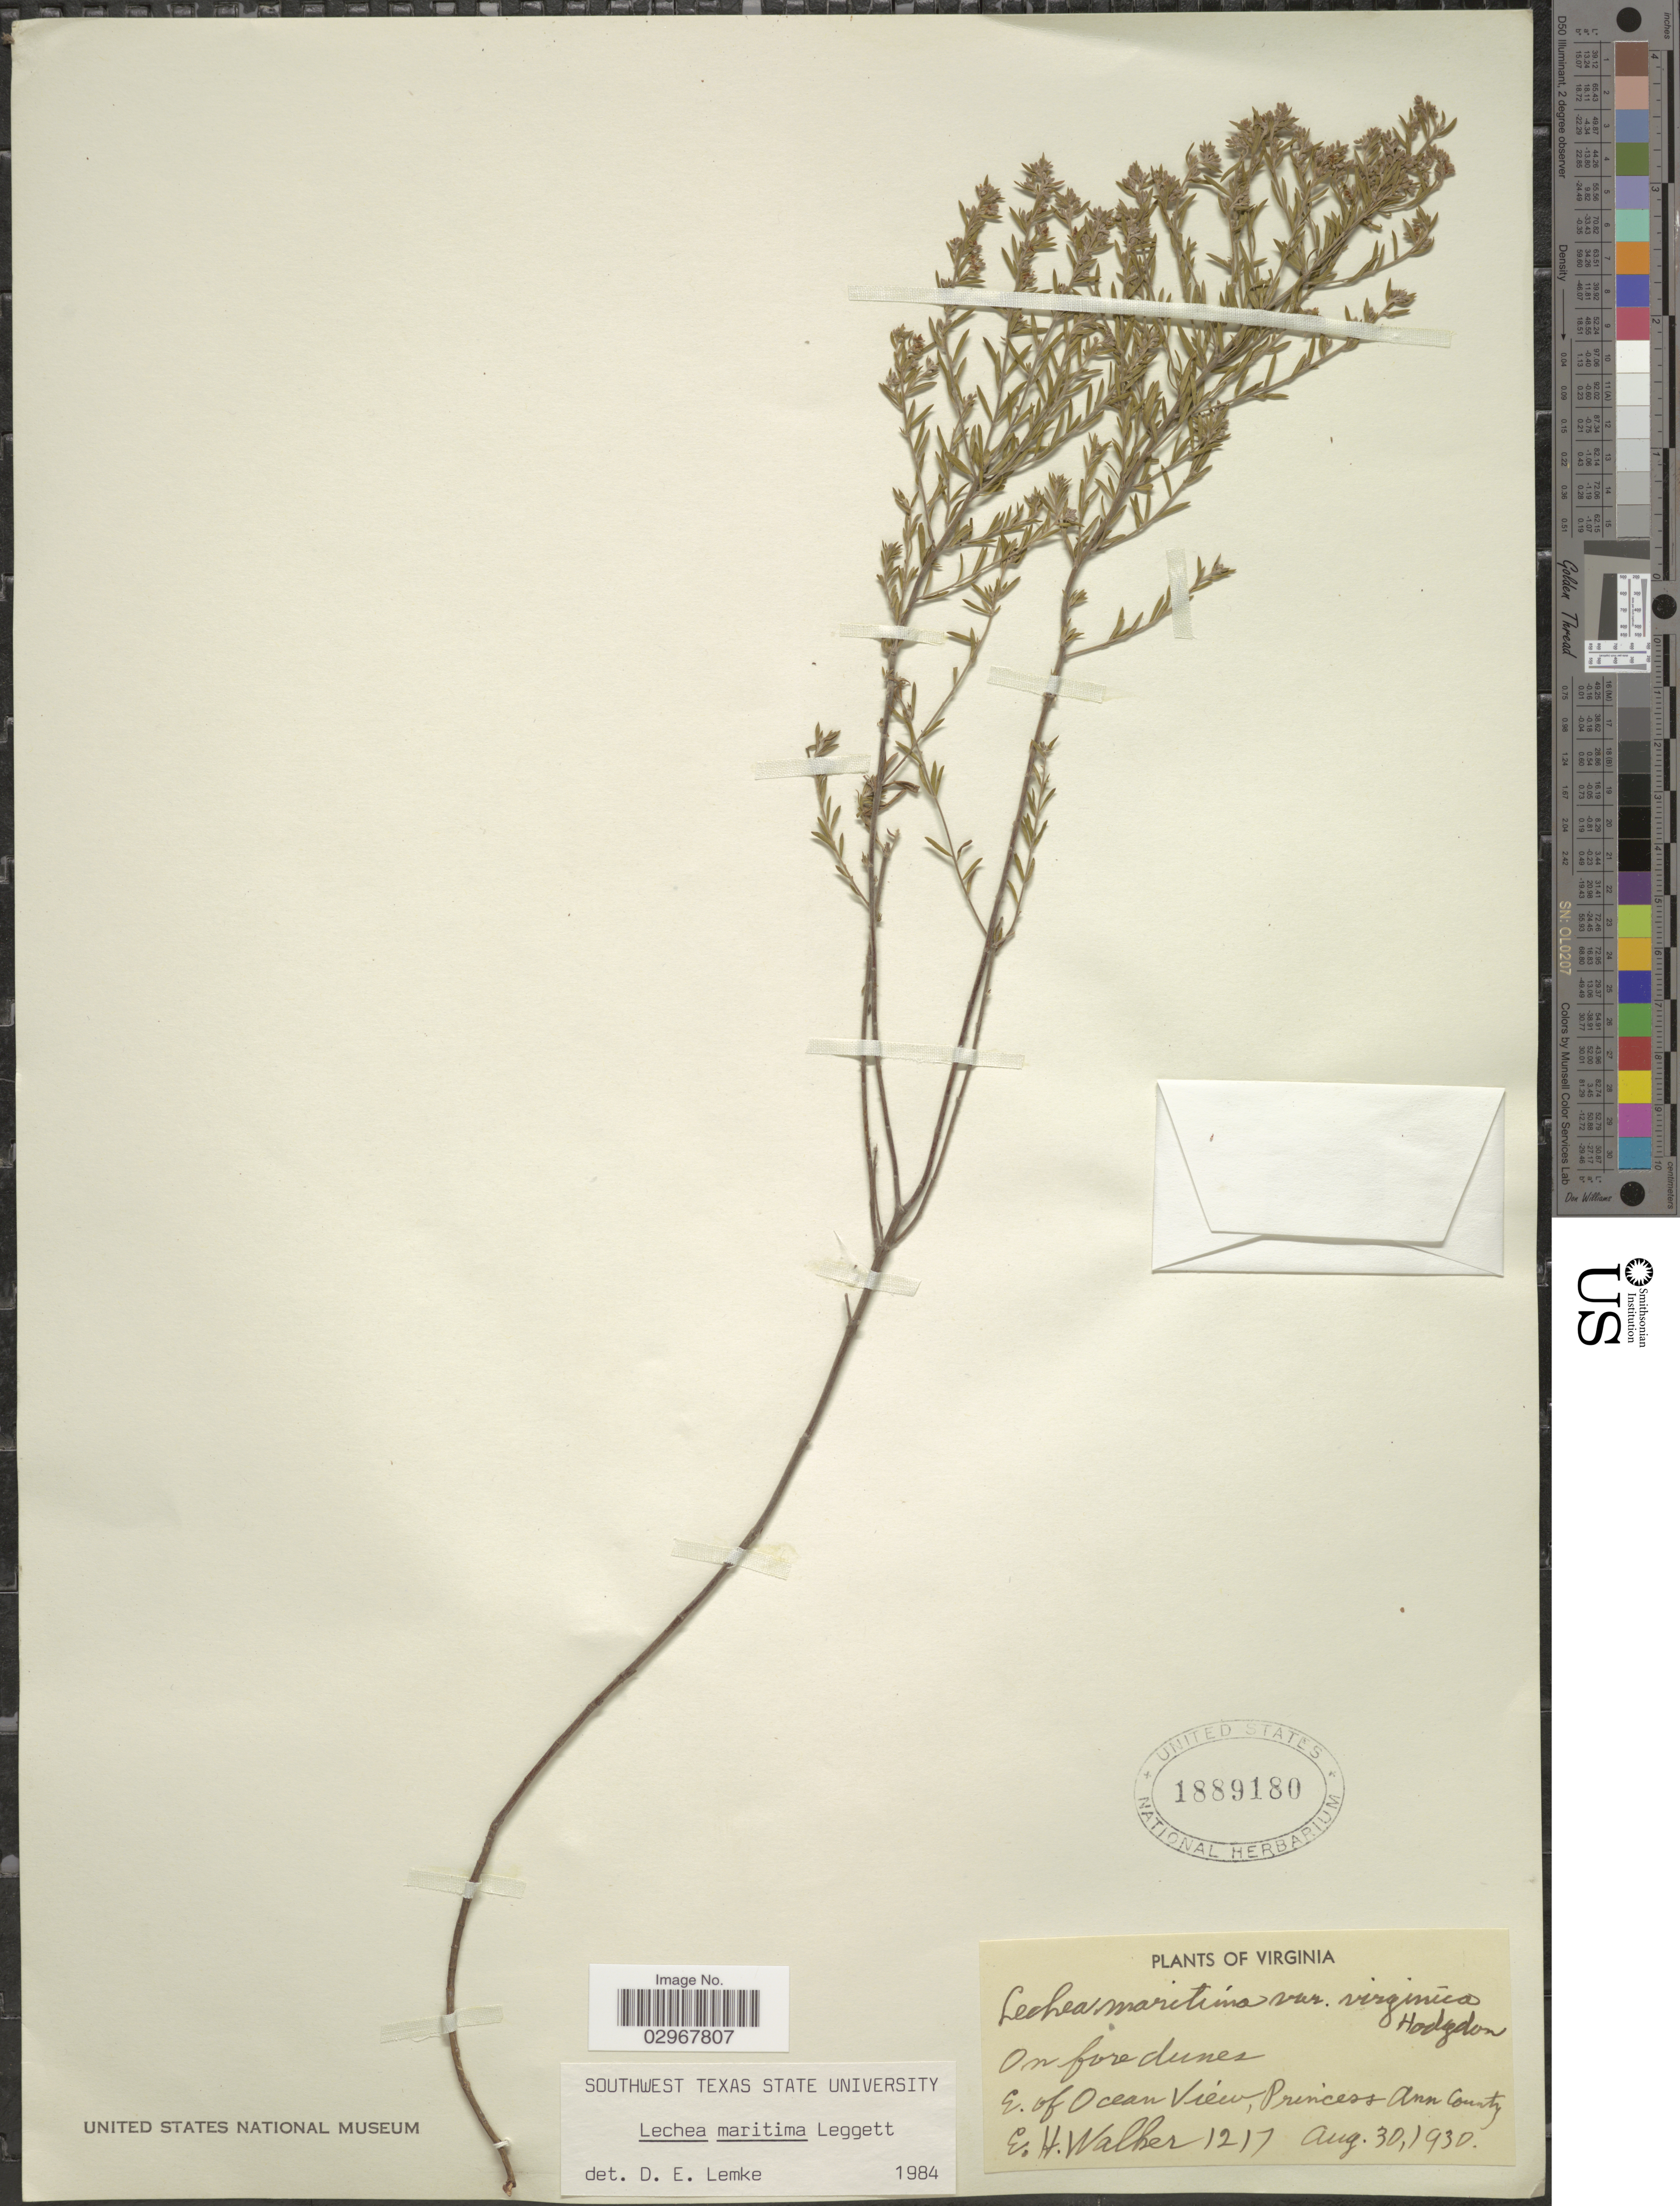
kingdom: Plantae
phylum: Tracheophyta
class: Magnoliopsida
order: Malvales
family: Cistaceae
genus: Lechea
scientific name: Lechea maritima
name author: Legg.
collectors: E. H. Walker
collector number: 1217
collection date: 1930-08-30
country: United States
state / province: Virginia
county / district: City of Virginia Beach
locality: On fore dunes. E. of Ocean View, Princess Ann County.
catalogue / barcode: US 1889180